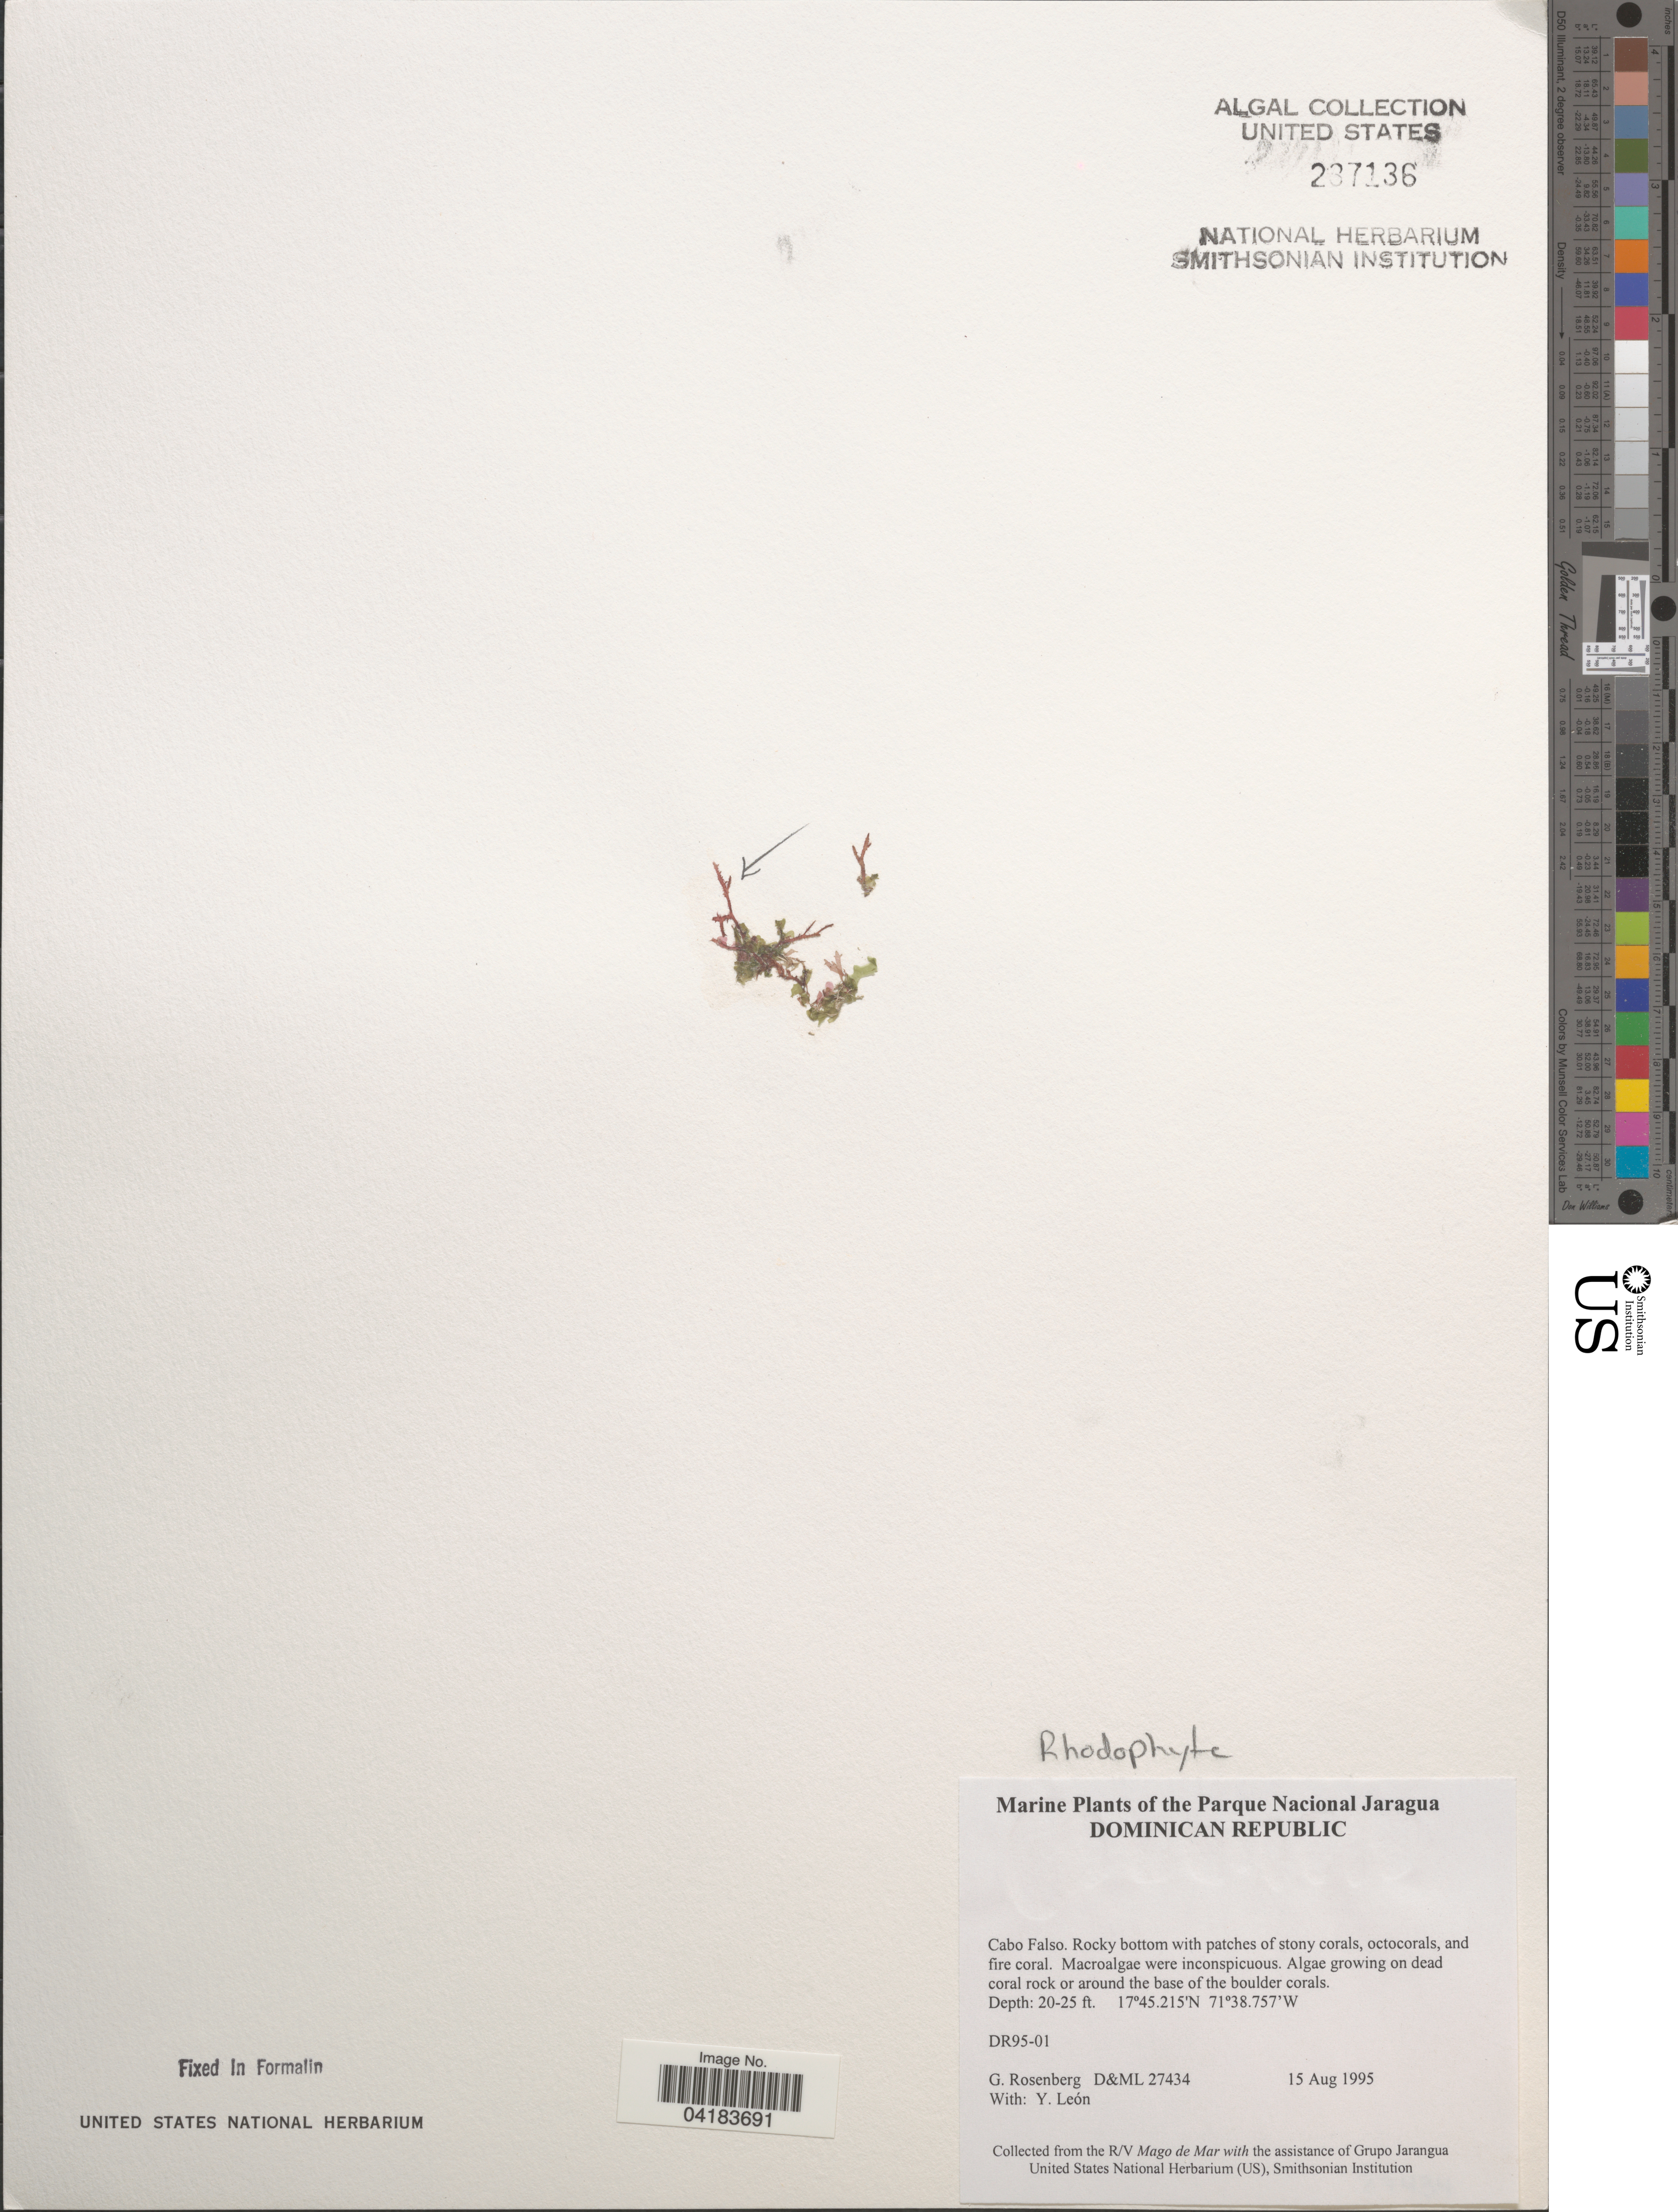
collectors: G. Rosenberg & Y. León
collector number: D&ML27434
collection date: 1995-08-15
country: Dominican Republic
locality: The Parque Nacional Jaragua. Cabo Falso.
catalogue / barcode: US 237136